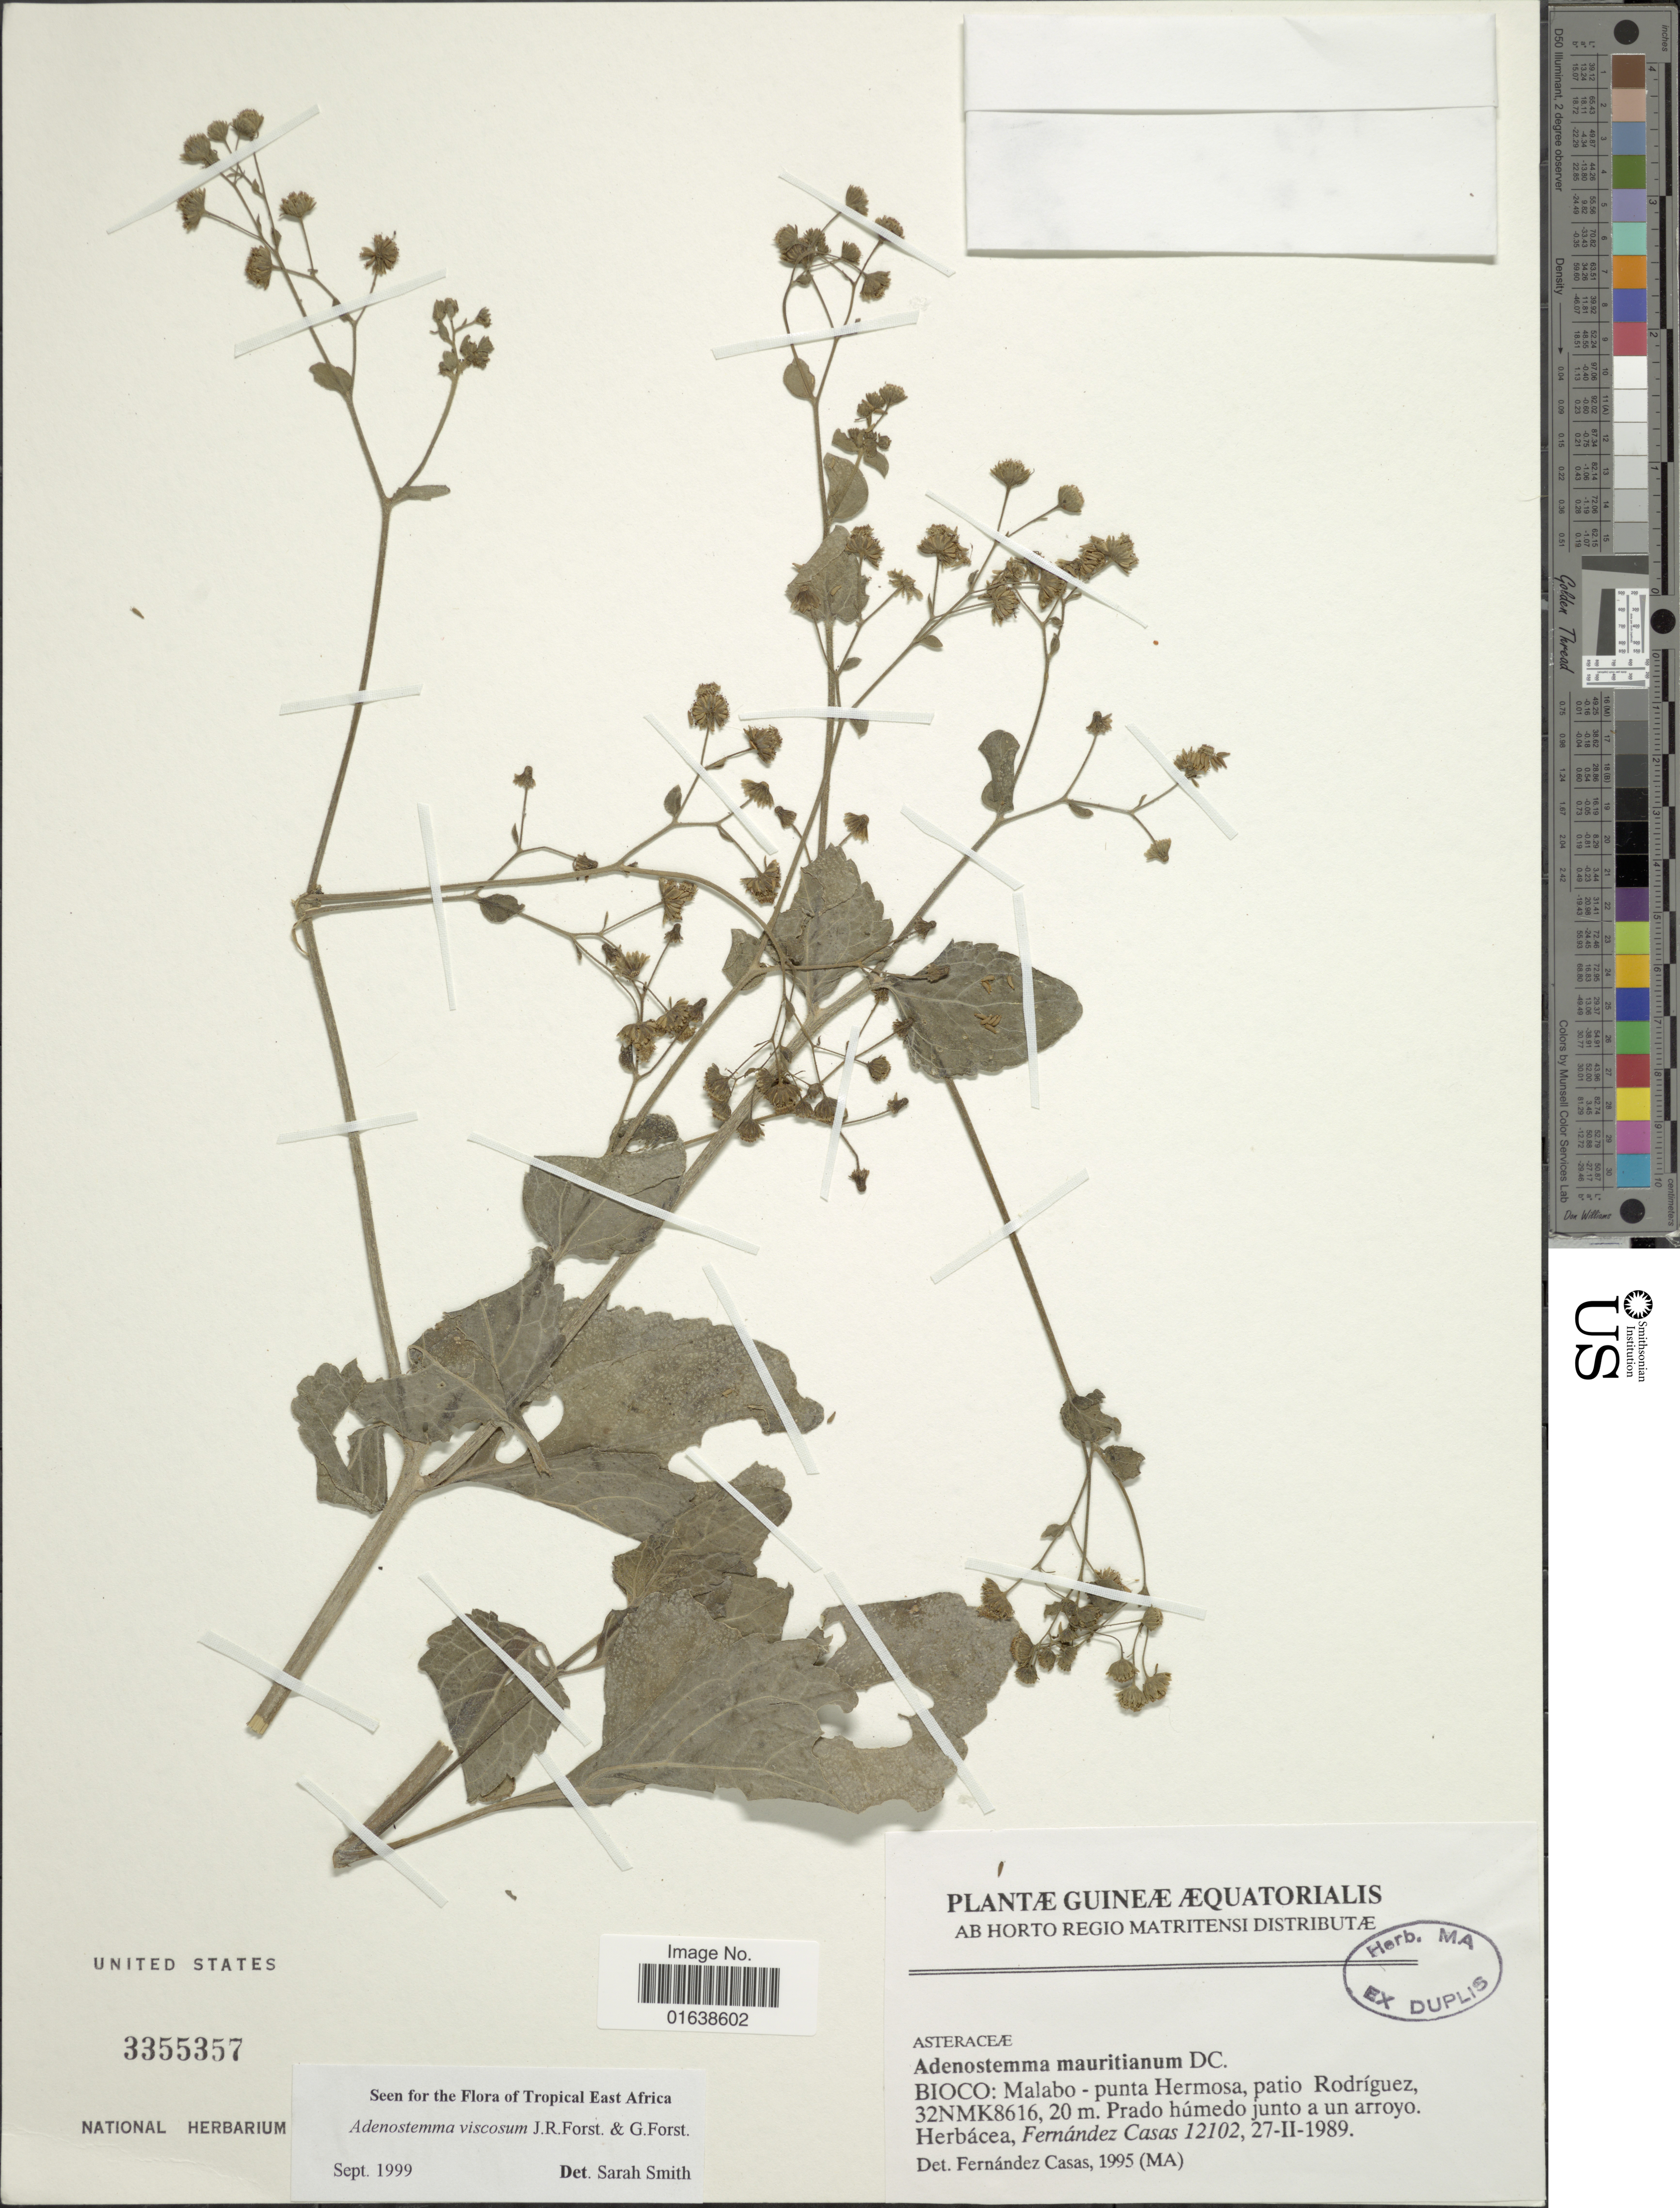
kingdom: Plantae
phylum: Tracheophyta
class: Magnoliopsida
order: Asterales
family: Asteraceae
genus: Adenostemma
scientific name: Adenostemma viscosum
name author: J.R. Forst. & G. Forst.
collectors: F. Casas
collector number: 12102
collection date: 1989-02-27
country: Equatorial Guinea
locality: Guinea Aequatorialis. Bioco: Malabo - punta hermosa, patio Rodriguez, 32NMK8616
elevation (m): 20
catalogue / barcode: US 3355357